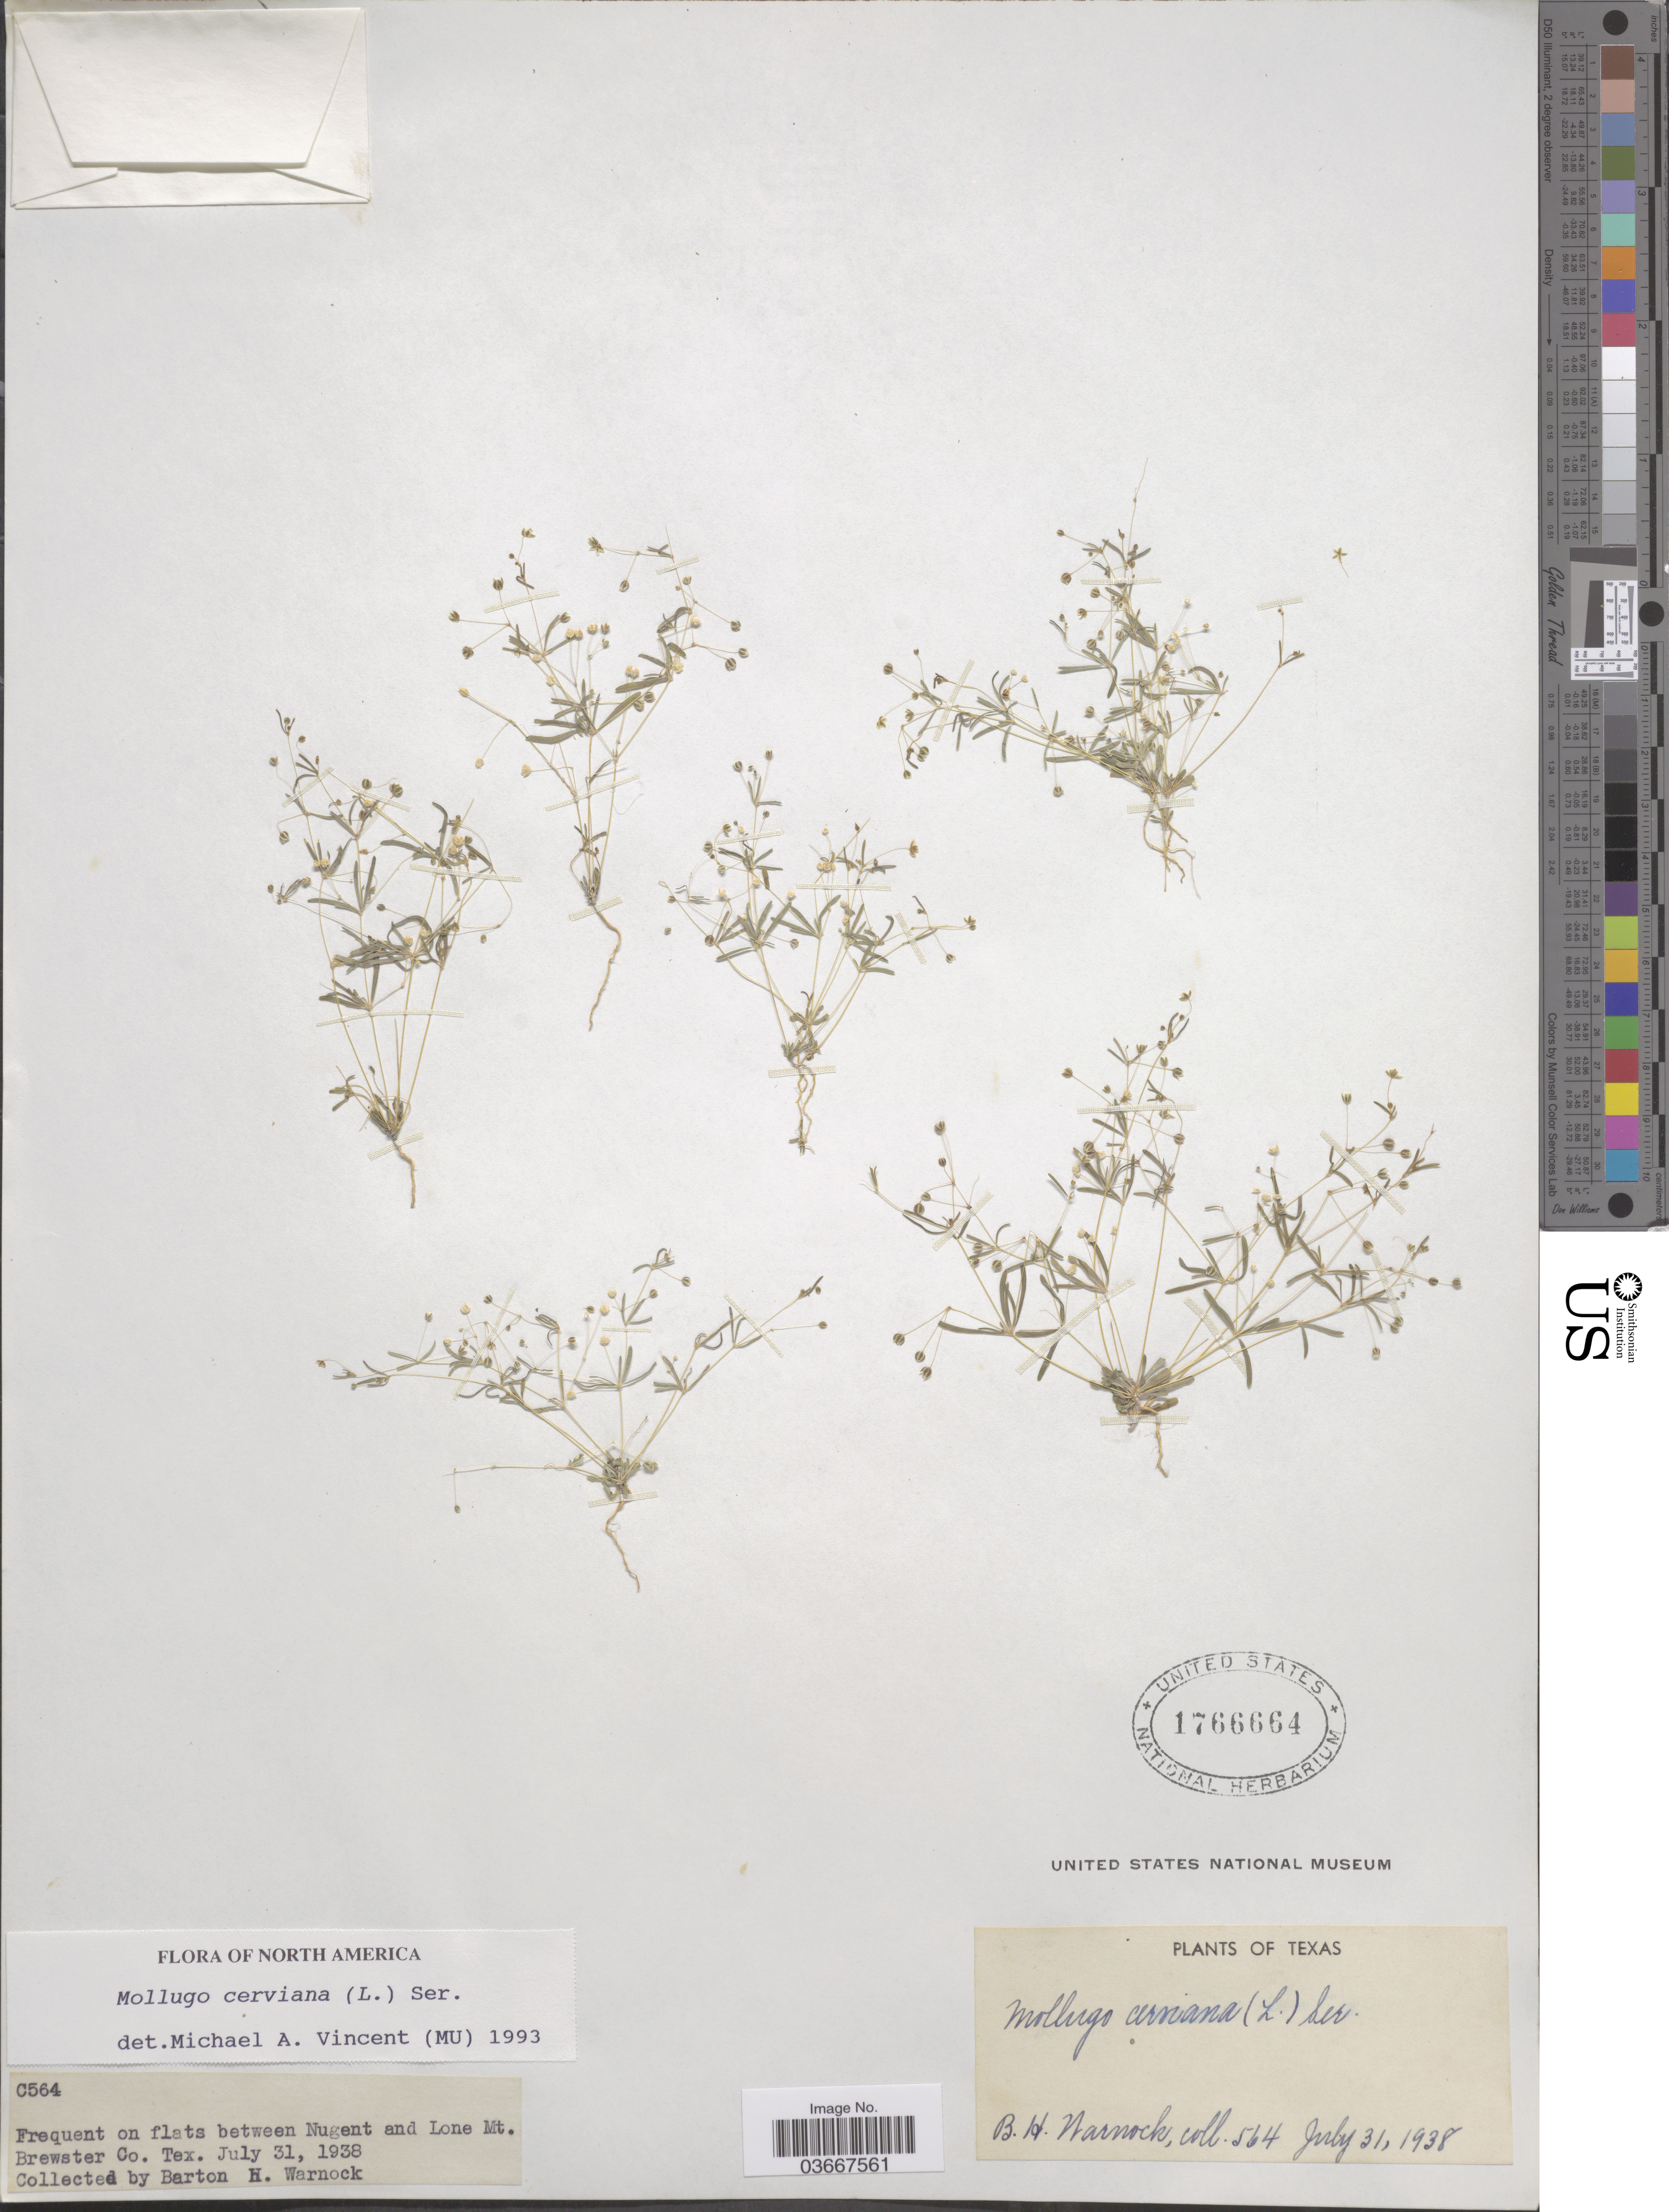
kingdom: Plantae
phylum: Tracheophyta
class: Magnoliopsida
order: Caryophyllales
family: Molluginaceae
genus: Hypertelis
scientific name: Hypertelis umbellata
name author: (Forssk.) Thulin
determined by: Strong, Mark T., (BOT), Smithsonian Institution - National Museum of Natural History (UNITED STATES)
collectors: B. H. Warnock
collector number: C564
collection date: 1938-07-31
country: United States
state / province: Texas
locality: Frequent on flats between Nugent and Lone Mt. Brewster Co.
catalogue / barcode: US 1766664